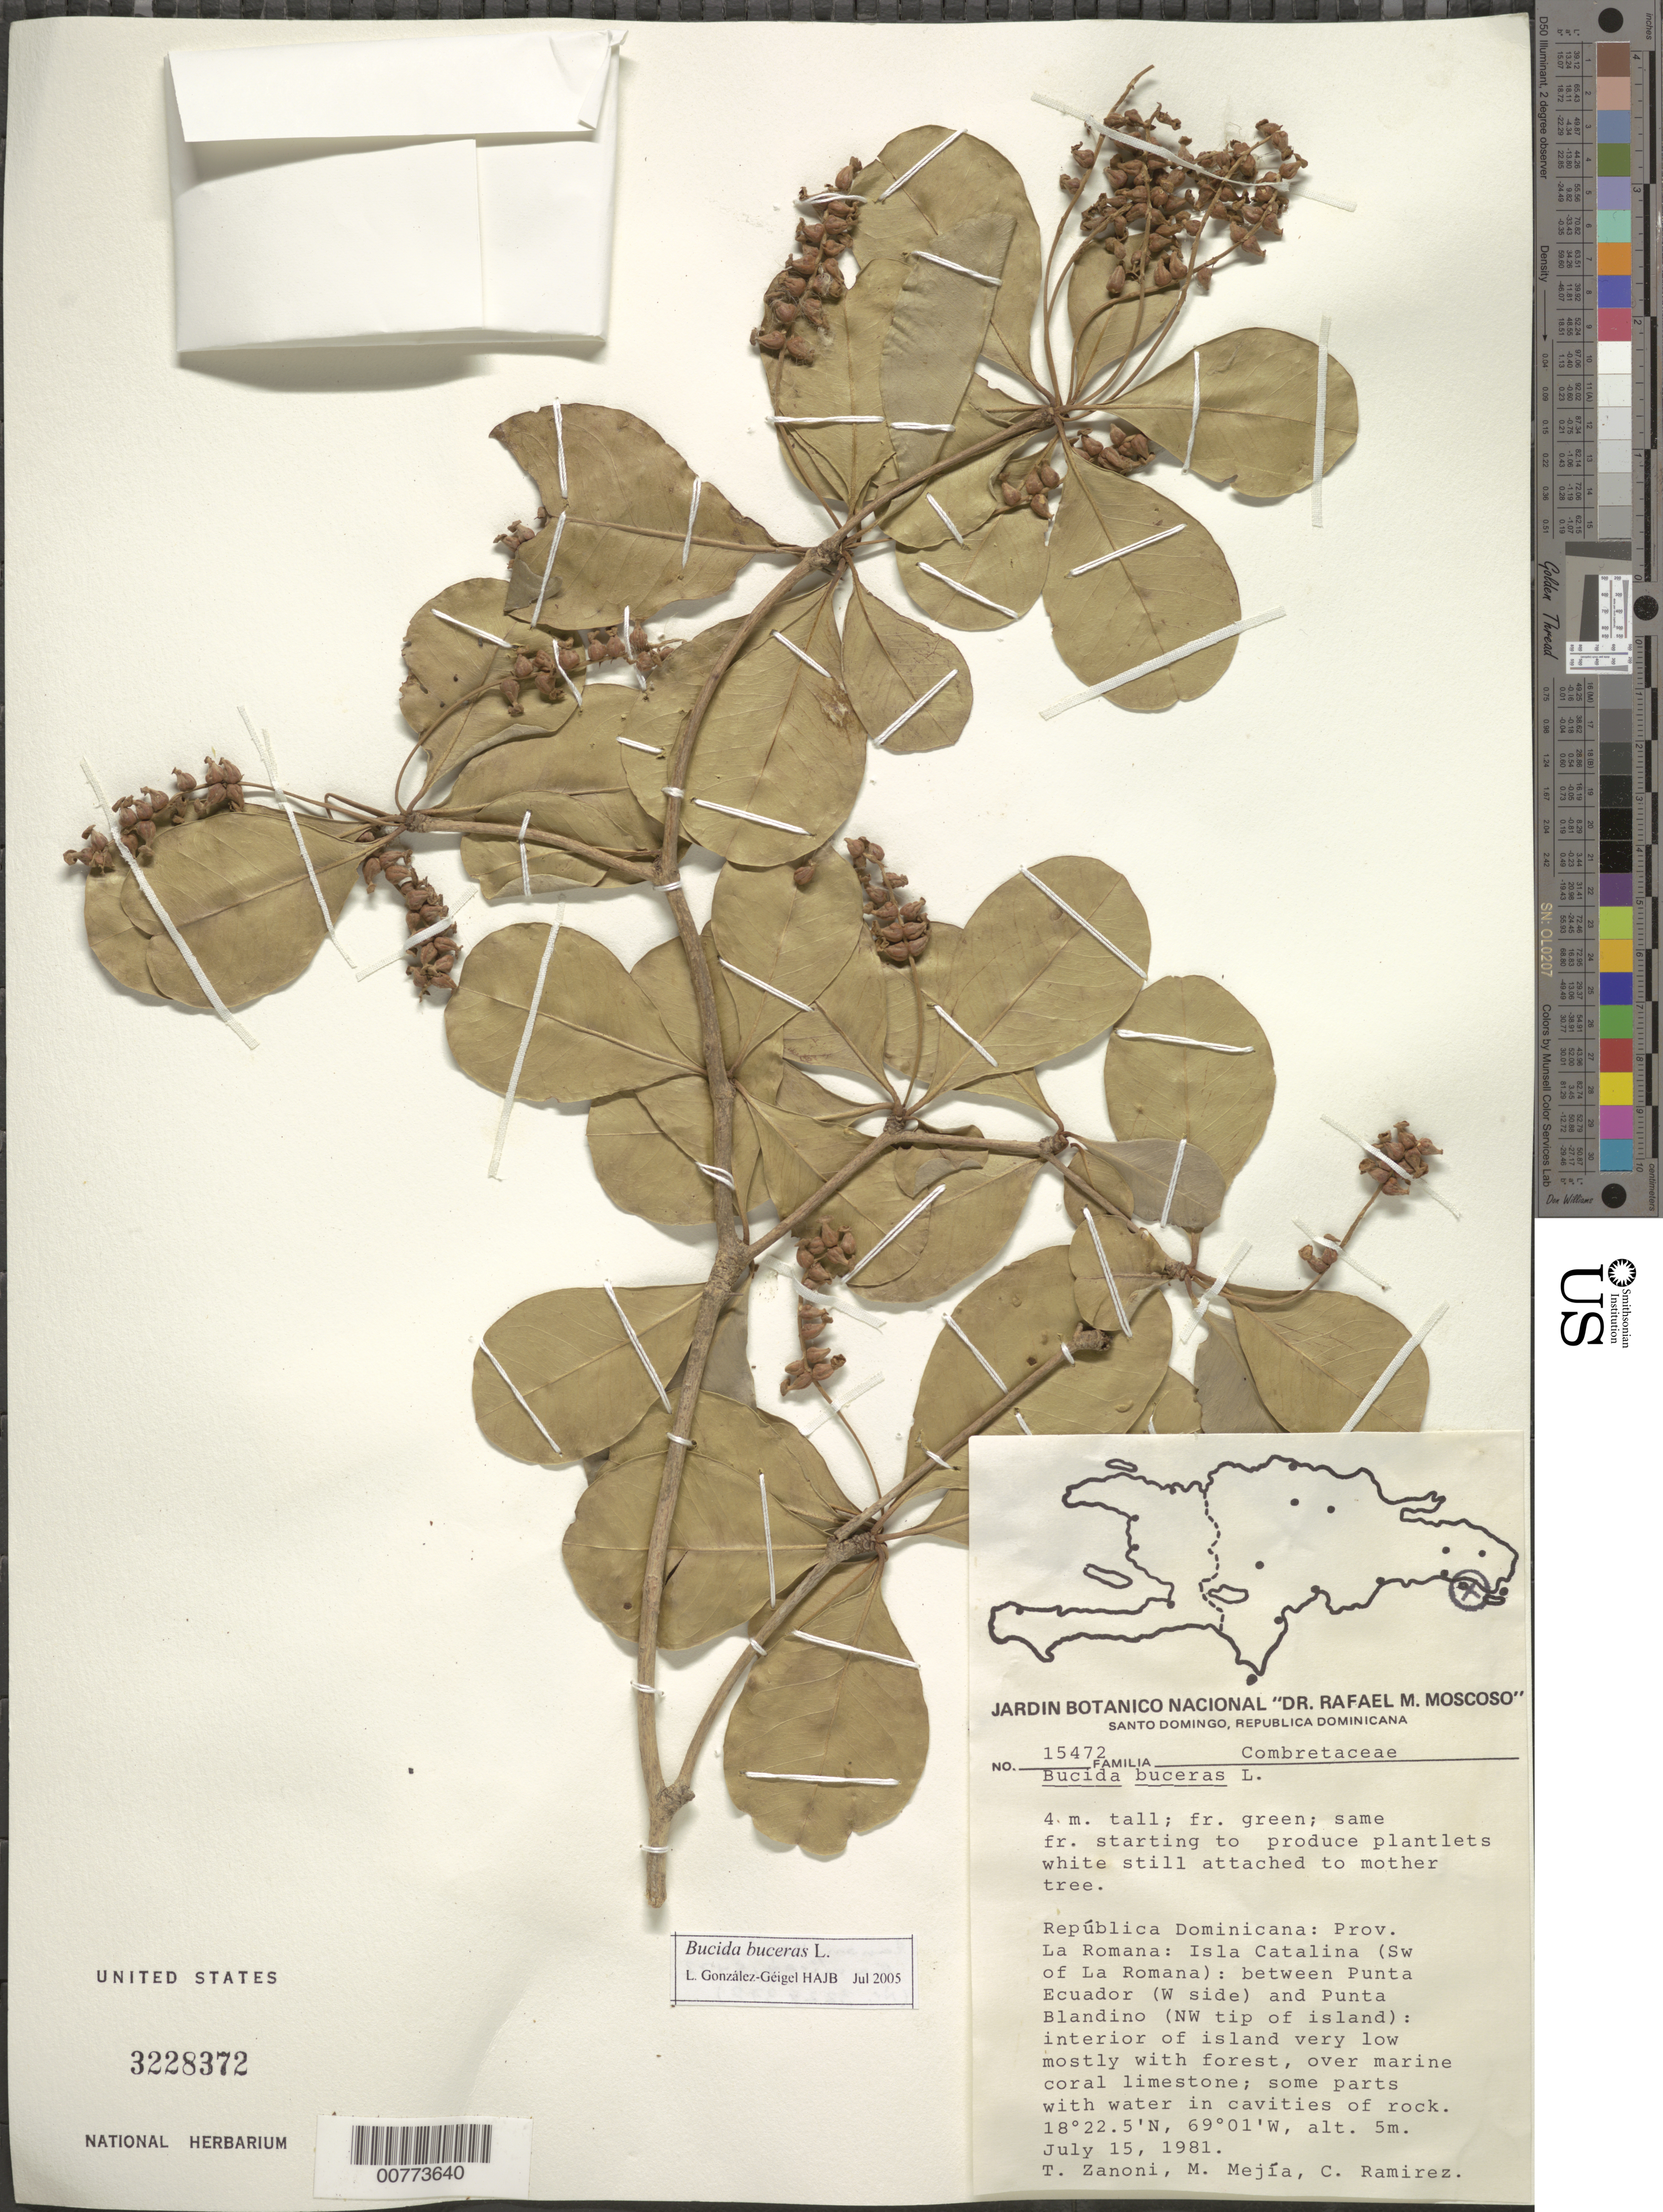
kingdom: Plantae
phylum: Tracheophyta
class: Magnoliopsida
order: Myrtales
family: Combretaceae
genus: Terminalia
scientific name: Terminalia buceras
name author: (L.) C. Wright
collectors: T. A. Zanoni, M. Mejia & C. Ramirez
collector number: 15472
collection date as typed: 15 Jul 1981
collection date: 1981-07-15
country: Dominican Republic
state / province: La Romana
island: Hispaniola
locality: Catalina Island (sw of La Romana), between Punta Ecuador (w side) and Punta Blandino (nw tip of island), interior of island very low mostly with forest; some parts with water in cavities of rock.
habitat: Over marine coral lilmestone.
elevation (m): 5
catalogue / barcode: US 3228372